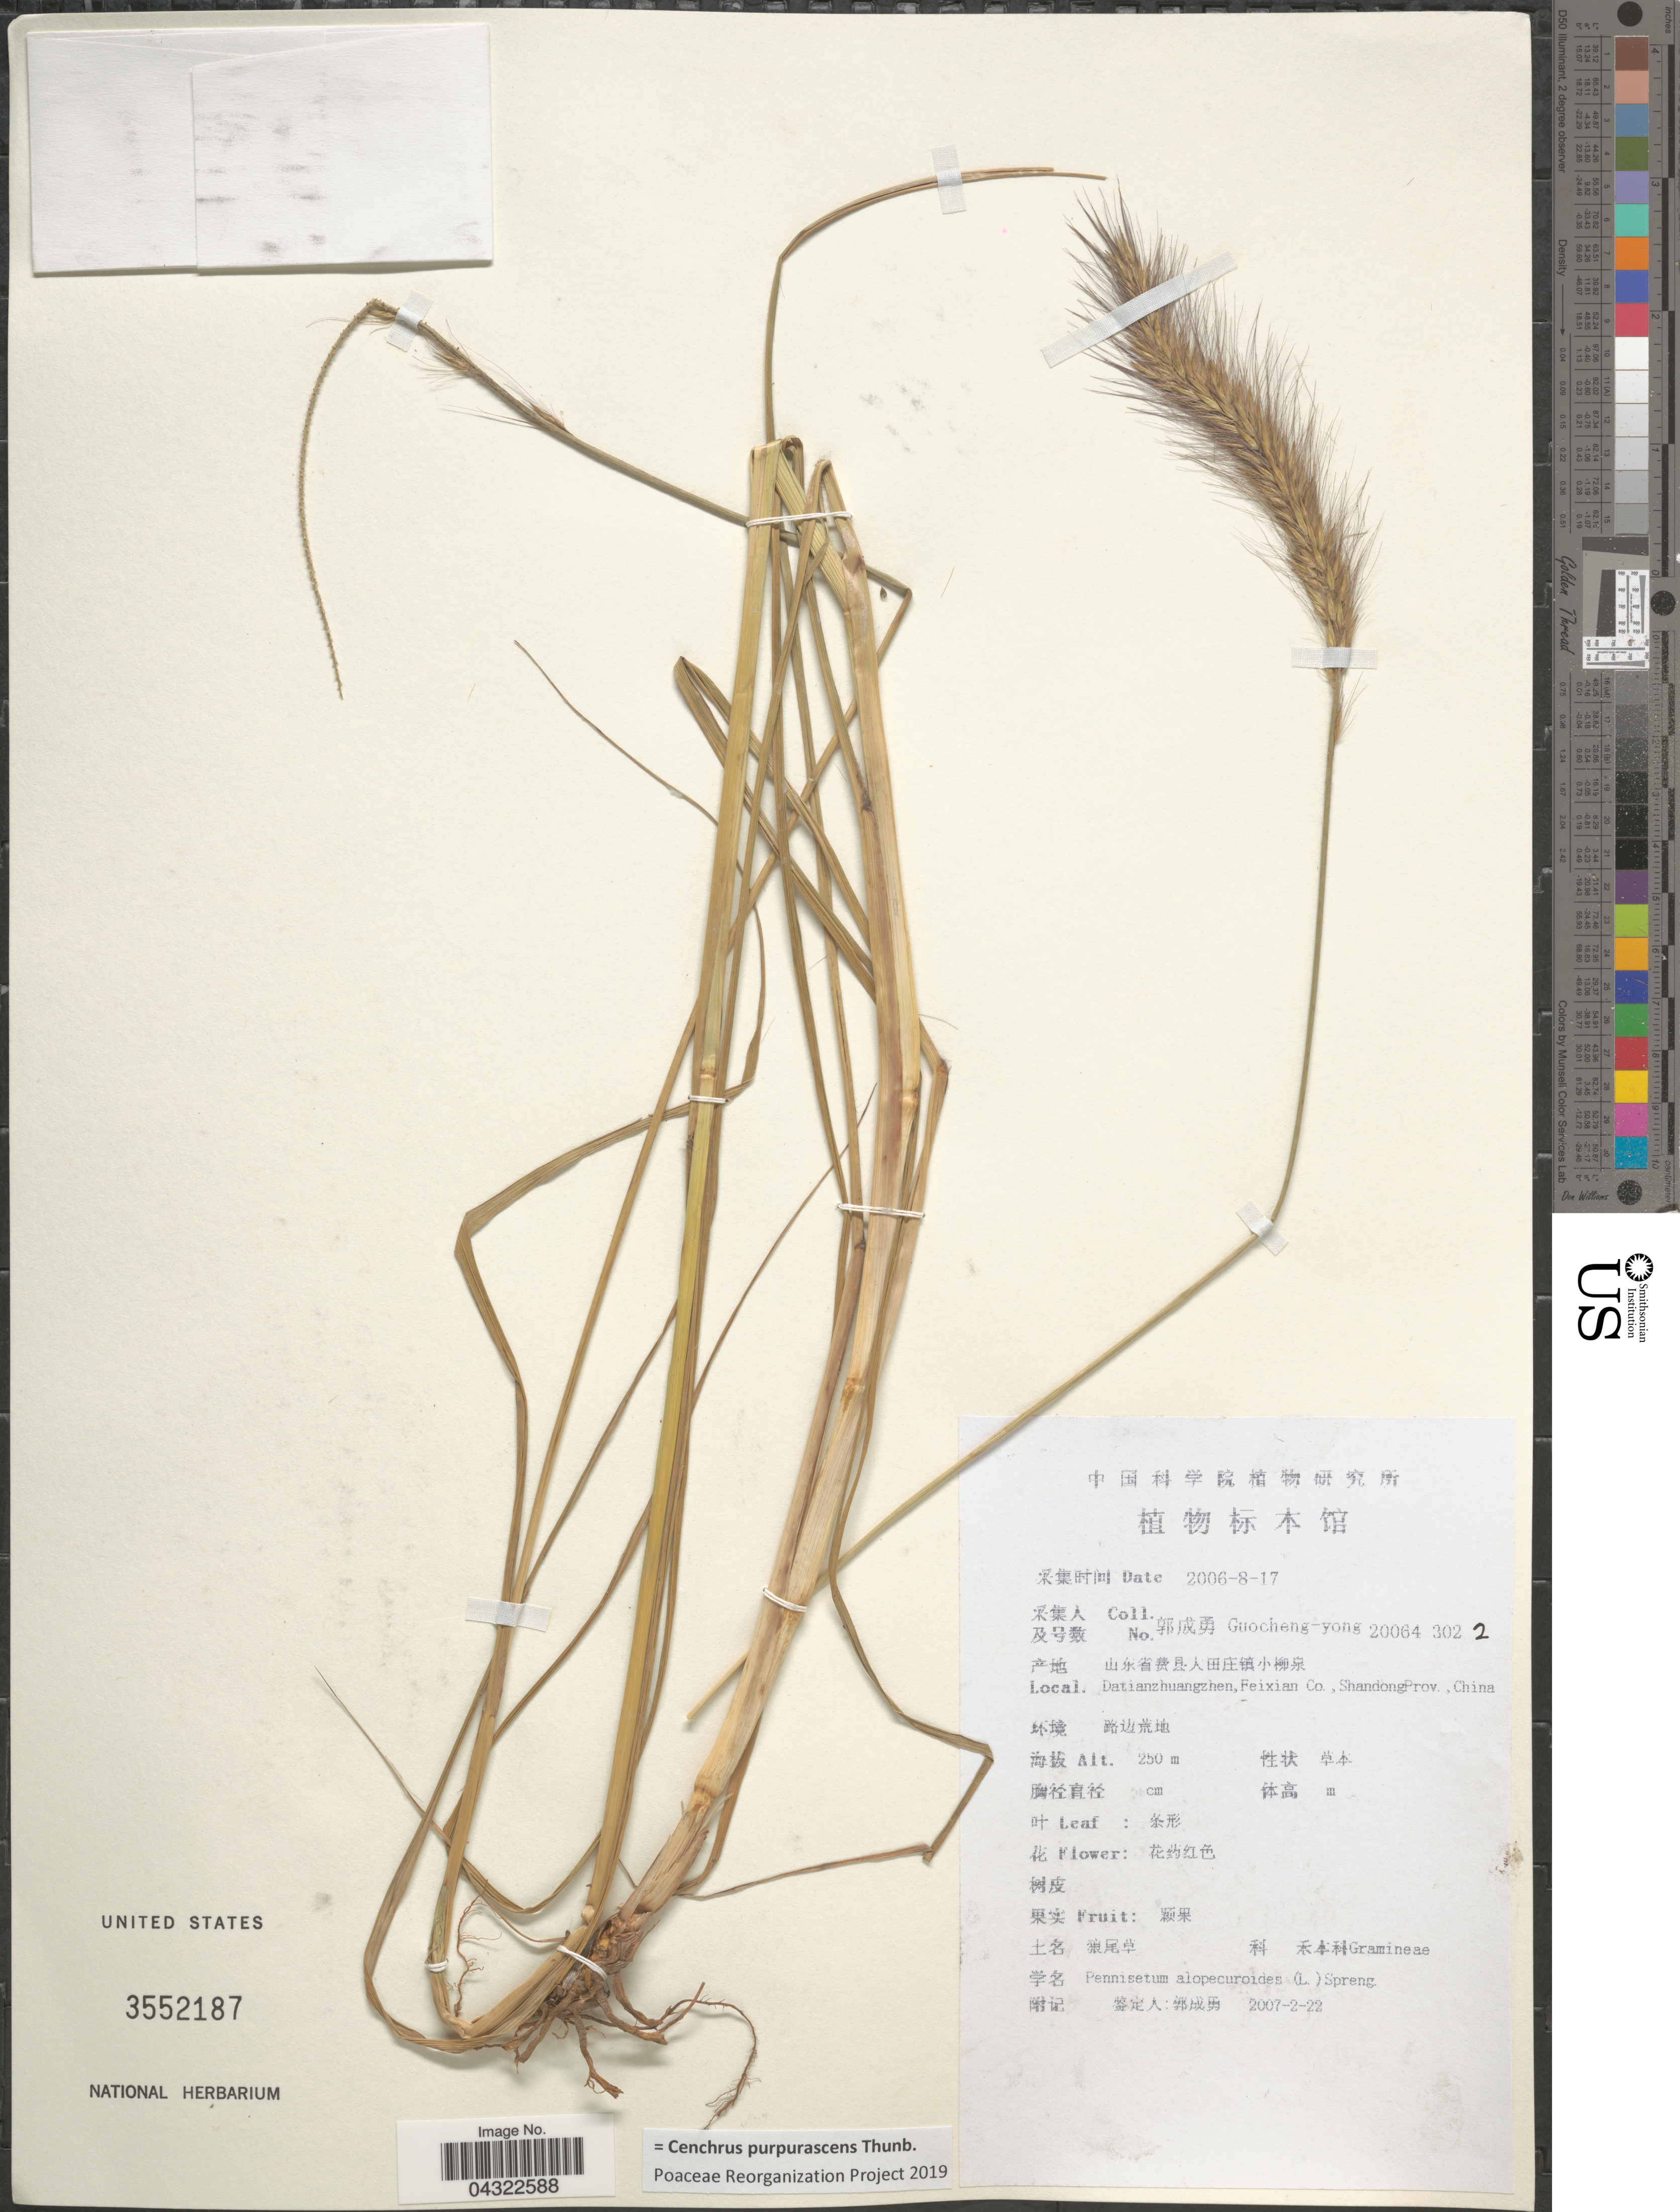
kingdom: Plantae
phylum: Tracheophyta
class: Liliopsida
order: Poales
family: Poaceae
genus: Cenchrus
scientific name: Cenchrus purpurascens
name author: Thunb.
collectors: Guo cheng-yong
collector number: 20064/302/2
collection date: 2006-08-17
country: China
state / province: Shandong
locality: Datianzhuangzhen, Feixian Co.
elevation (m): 250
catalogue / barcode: US 3552187